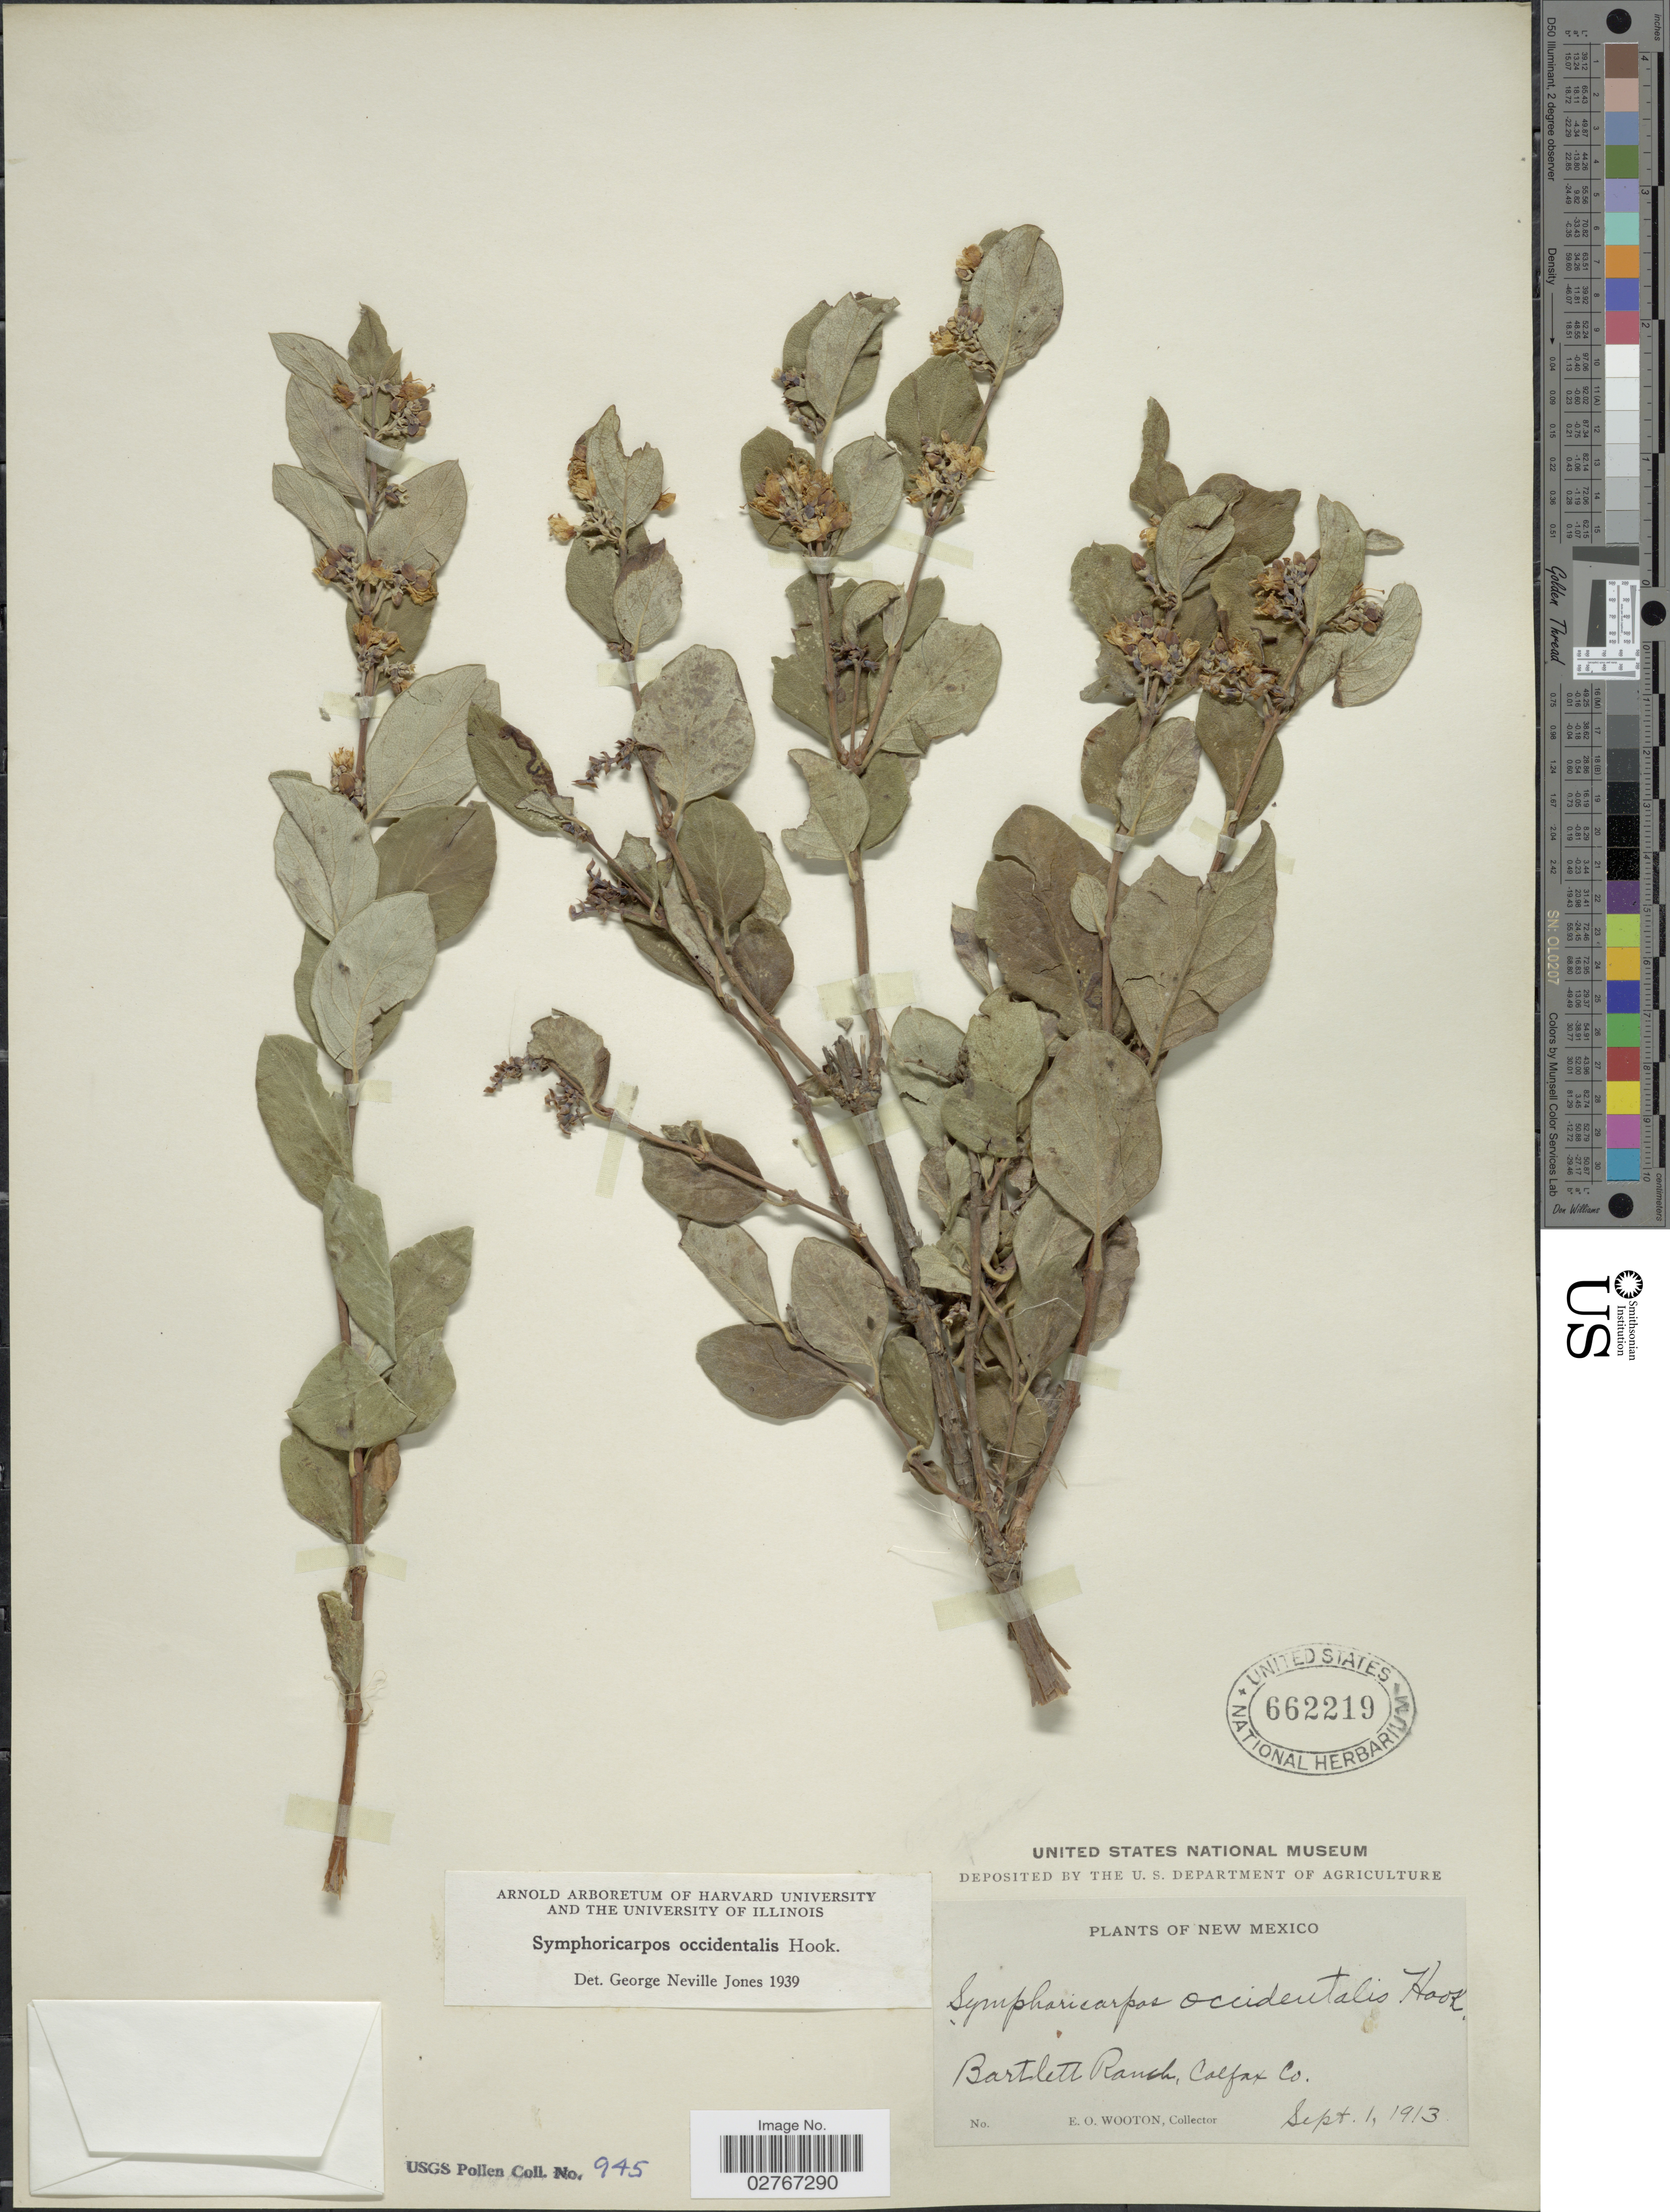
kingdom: Plantae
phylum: Tracheophyta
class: Magnoliopsida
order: Dipsacales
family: Caprifoliaceae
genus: Symphoricarpos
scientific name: Symphoricarpos occidentalis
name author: (R. Br.) Hook.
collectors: E. O. Wooton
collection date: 1913-09-01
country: United States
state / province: New Mexico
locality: Bartlett Ranch, Colfax Co.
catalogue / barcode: US 662219